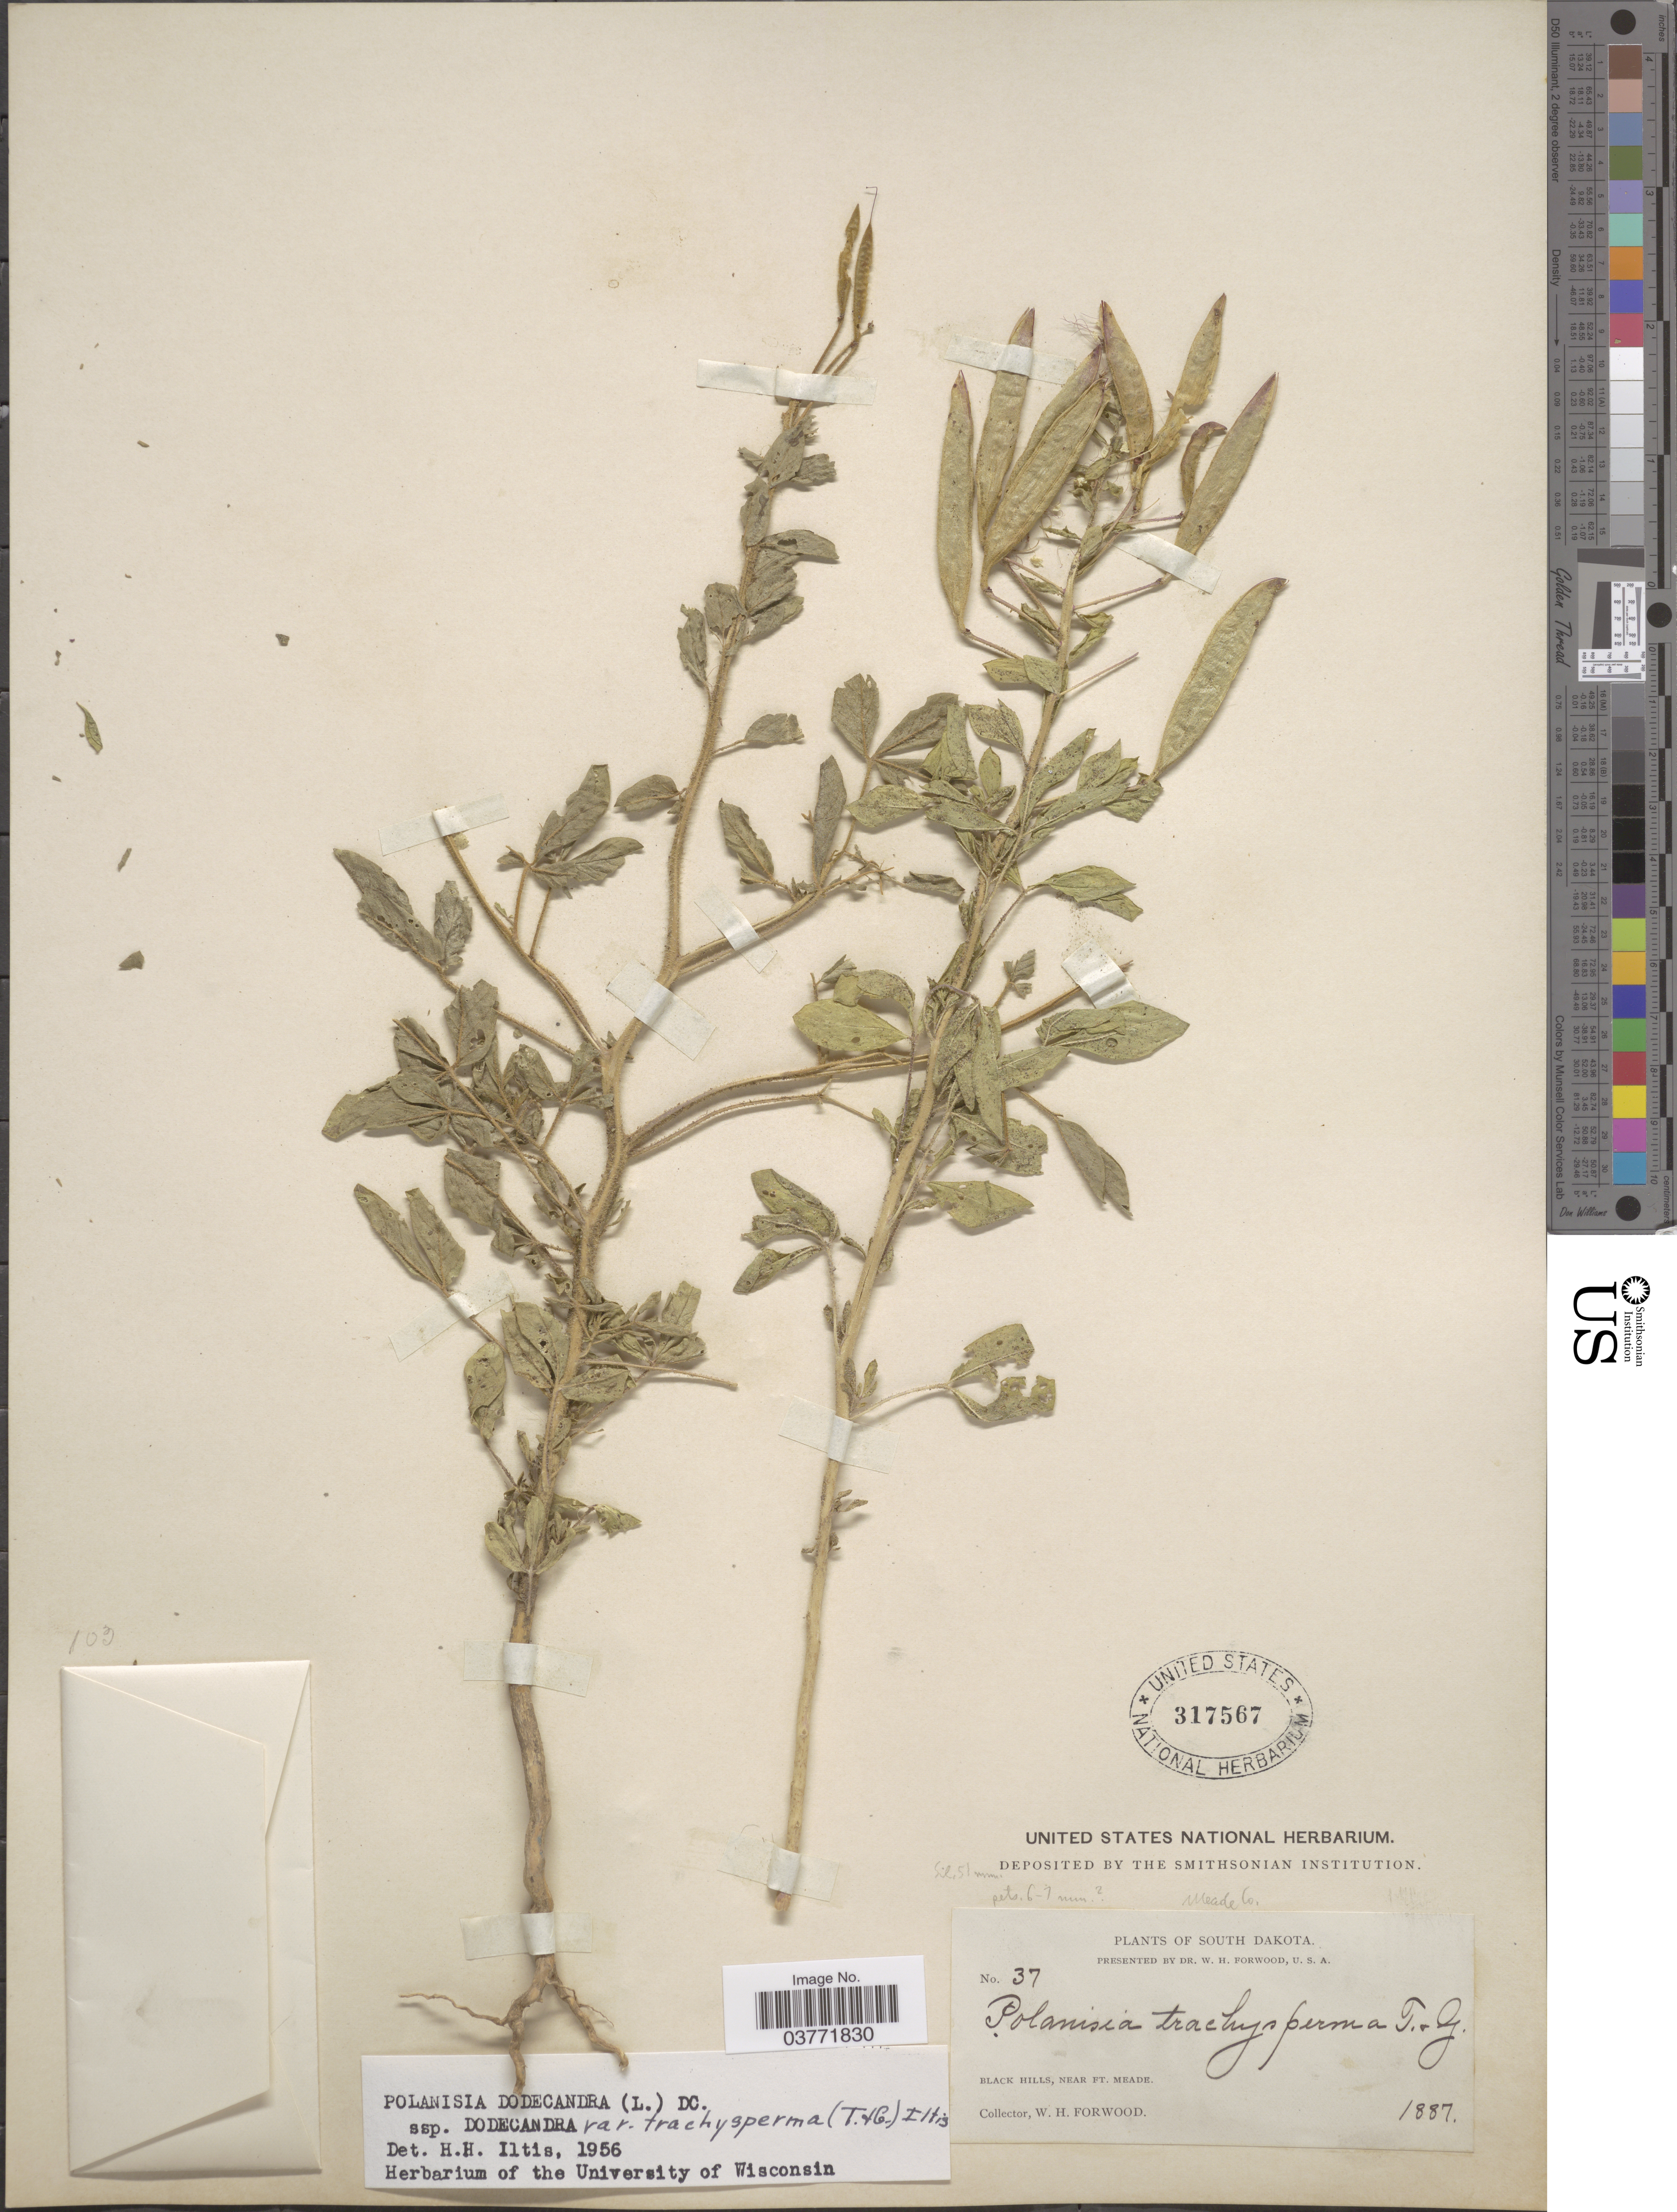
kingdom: Plantae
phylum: Tracheophyta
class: Magnoliopsida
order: Brassicales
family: Cleomaceae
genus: Polanisia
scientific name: Polanisia trachysperma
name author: Torr. & A. Gray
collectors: W. Forwood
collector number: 37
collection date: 1887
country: United States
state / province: South Dakota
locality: Black Hills, Near Ft. Meade. Meade Co.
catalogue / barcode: US 317567